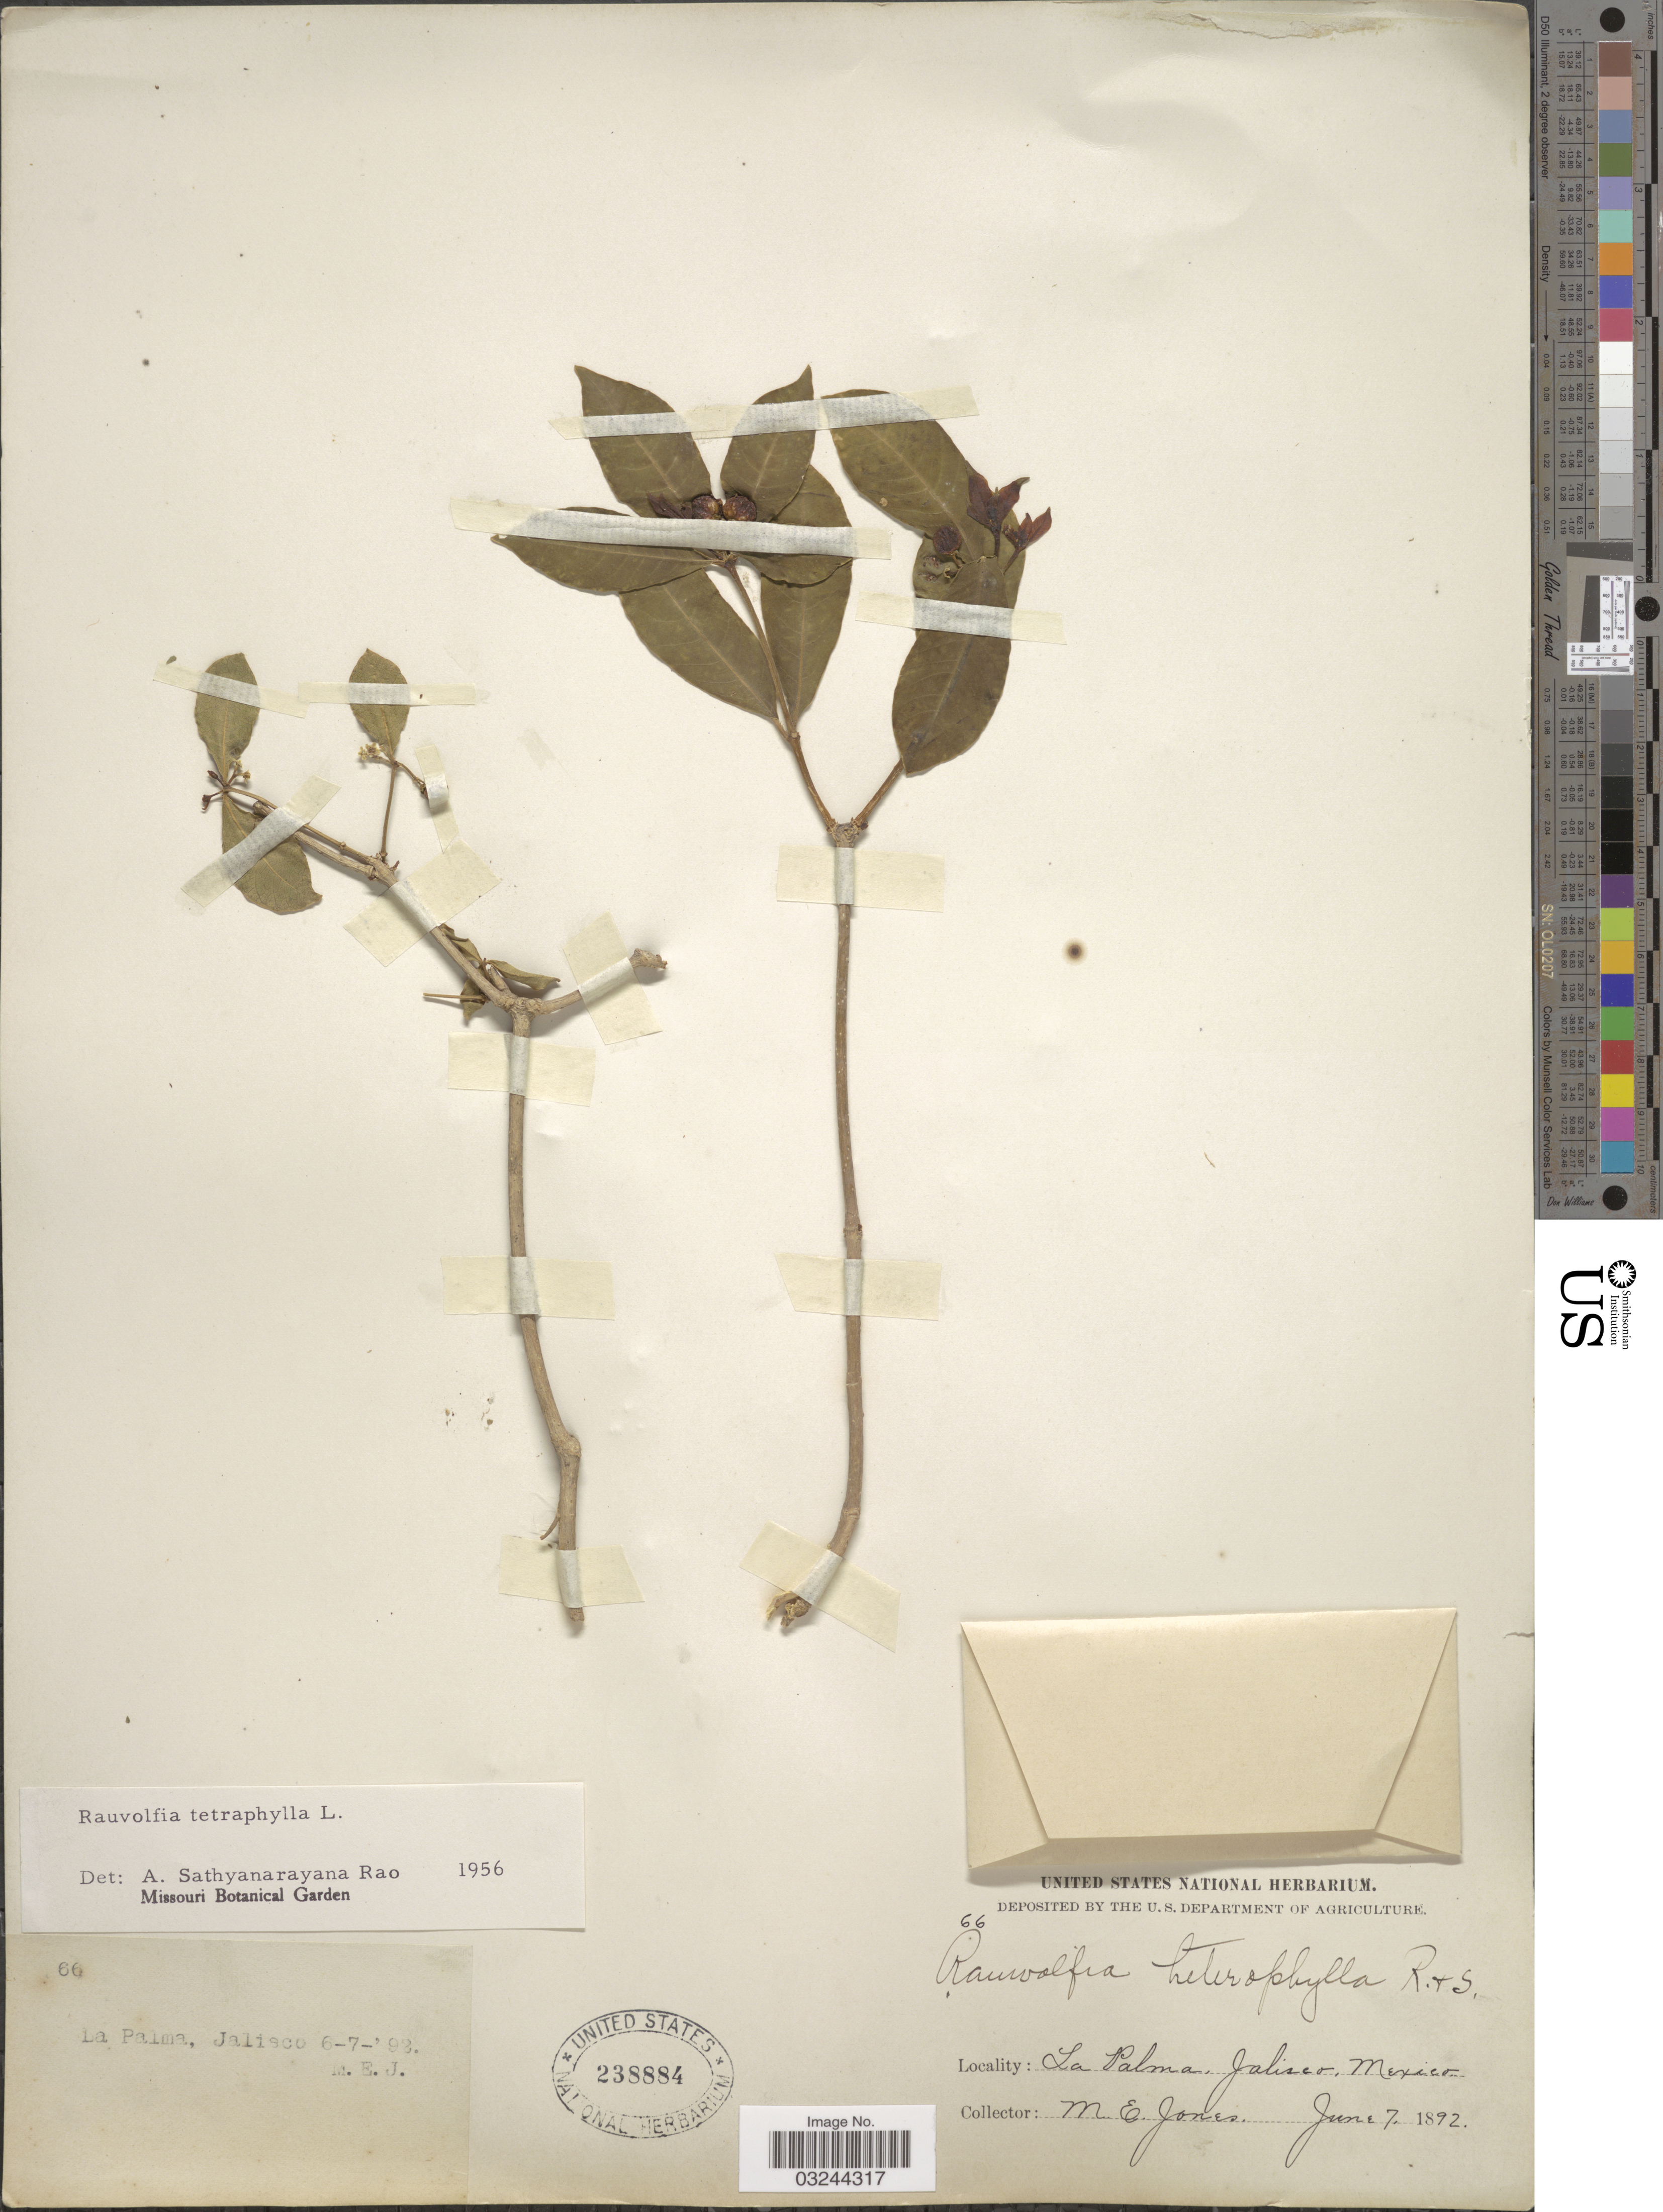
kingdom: Plantae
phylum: Tracheophyta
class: Magnoliopsida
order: Gentianales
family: Apocynaceae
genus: Rauvolfia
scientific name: Rauvolfia tetraphylla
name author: L.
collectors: M. E. Jones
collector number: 66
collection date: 1892-06-07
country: Mexico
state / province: Jalisco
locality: La Palma.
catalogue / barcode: US 238884